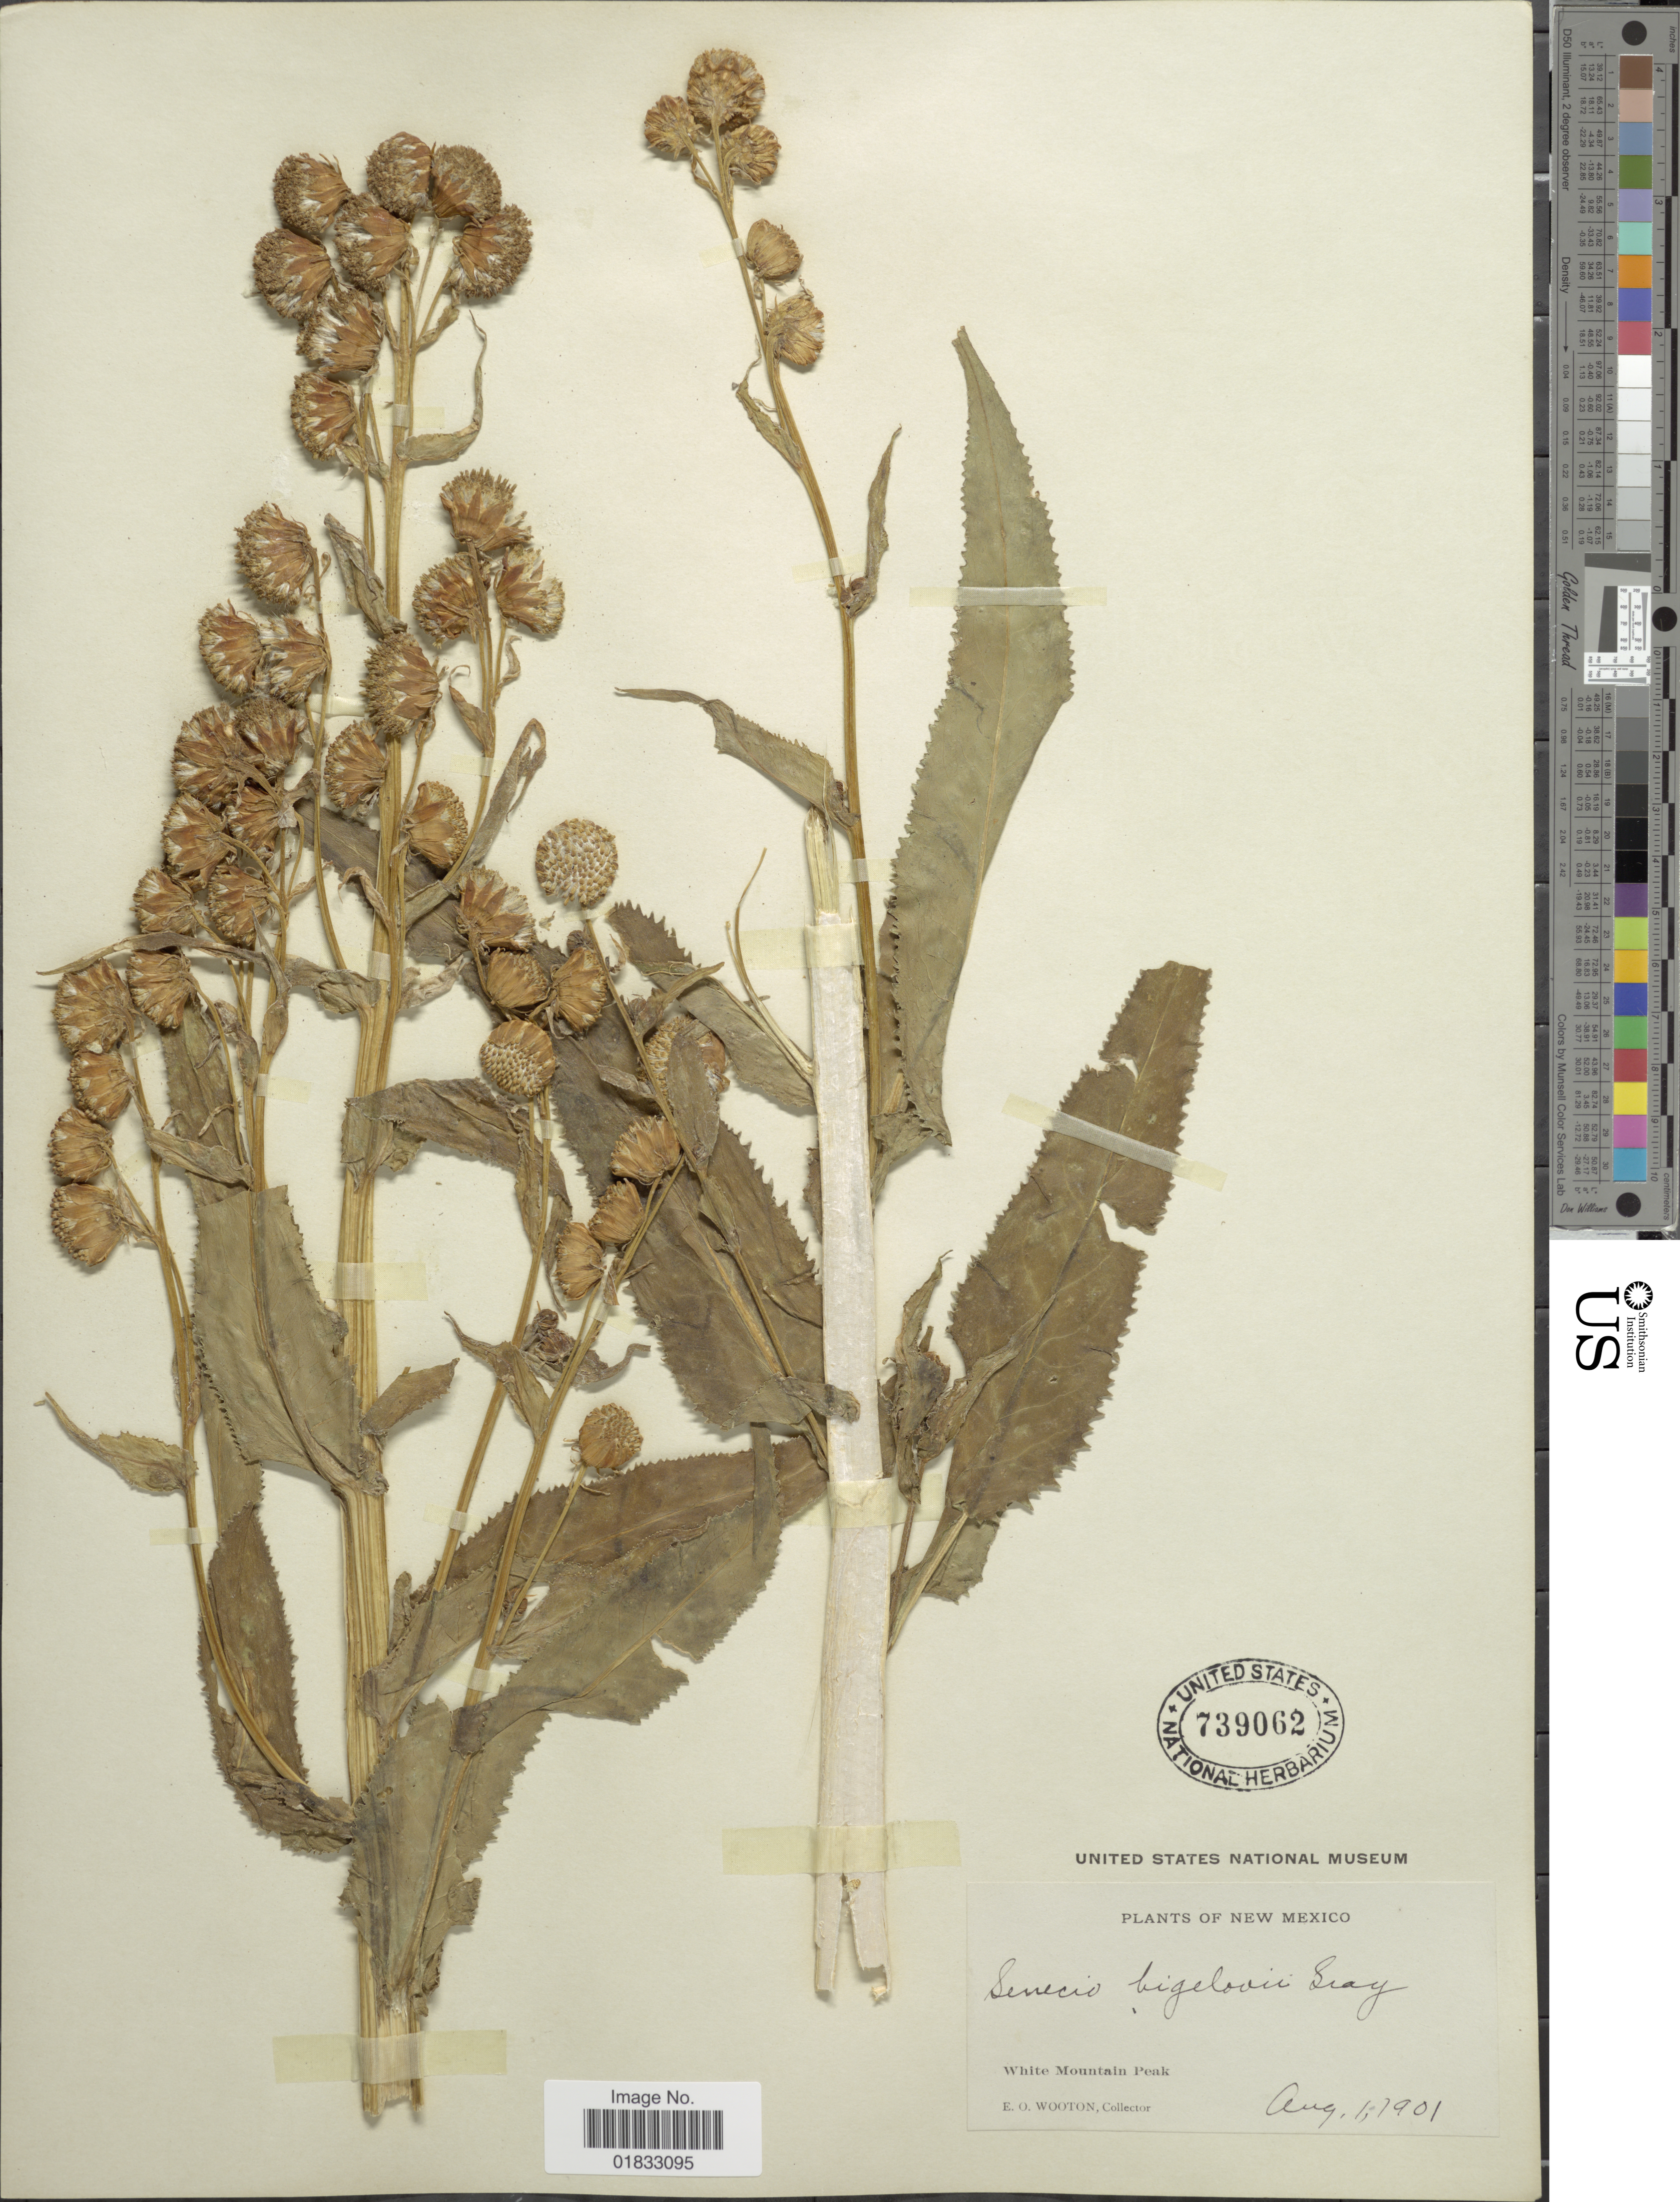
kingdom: Plantae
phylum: Tracheophyta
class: Magnoliopsida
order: Asterales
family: Asteraceae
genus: Senecio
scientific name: Senecio bigelovii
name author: A. Gray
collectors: E. O. Wooton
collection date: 1901-08-01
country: United States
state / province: New Mexico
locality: White Mountain Peak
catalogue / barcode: US 739062